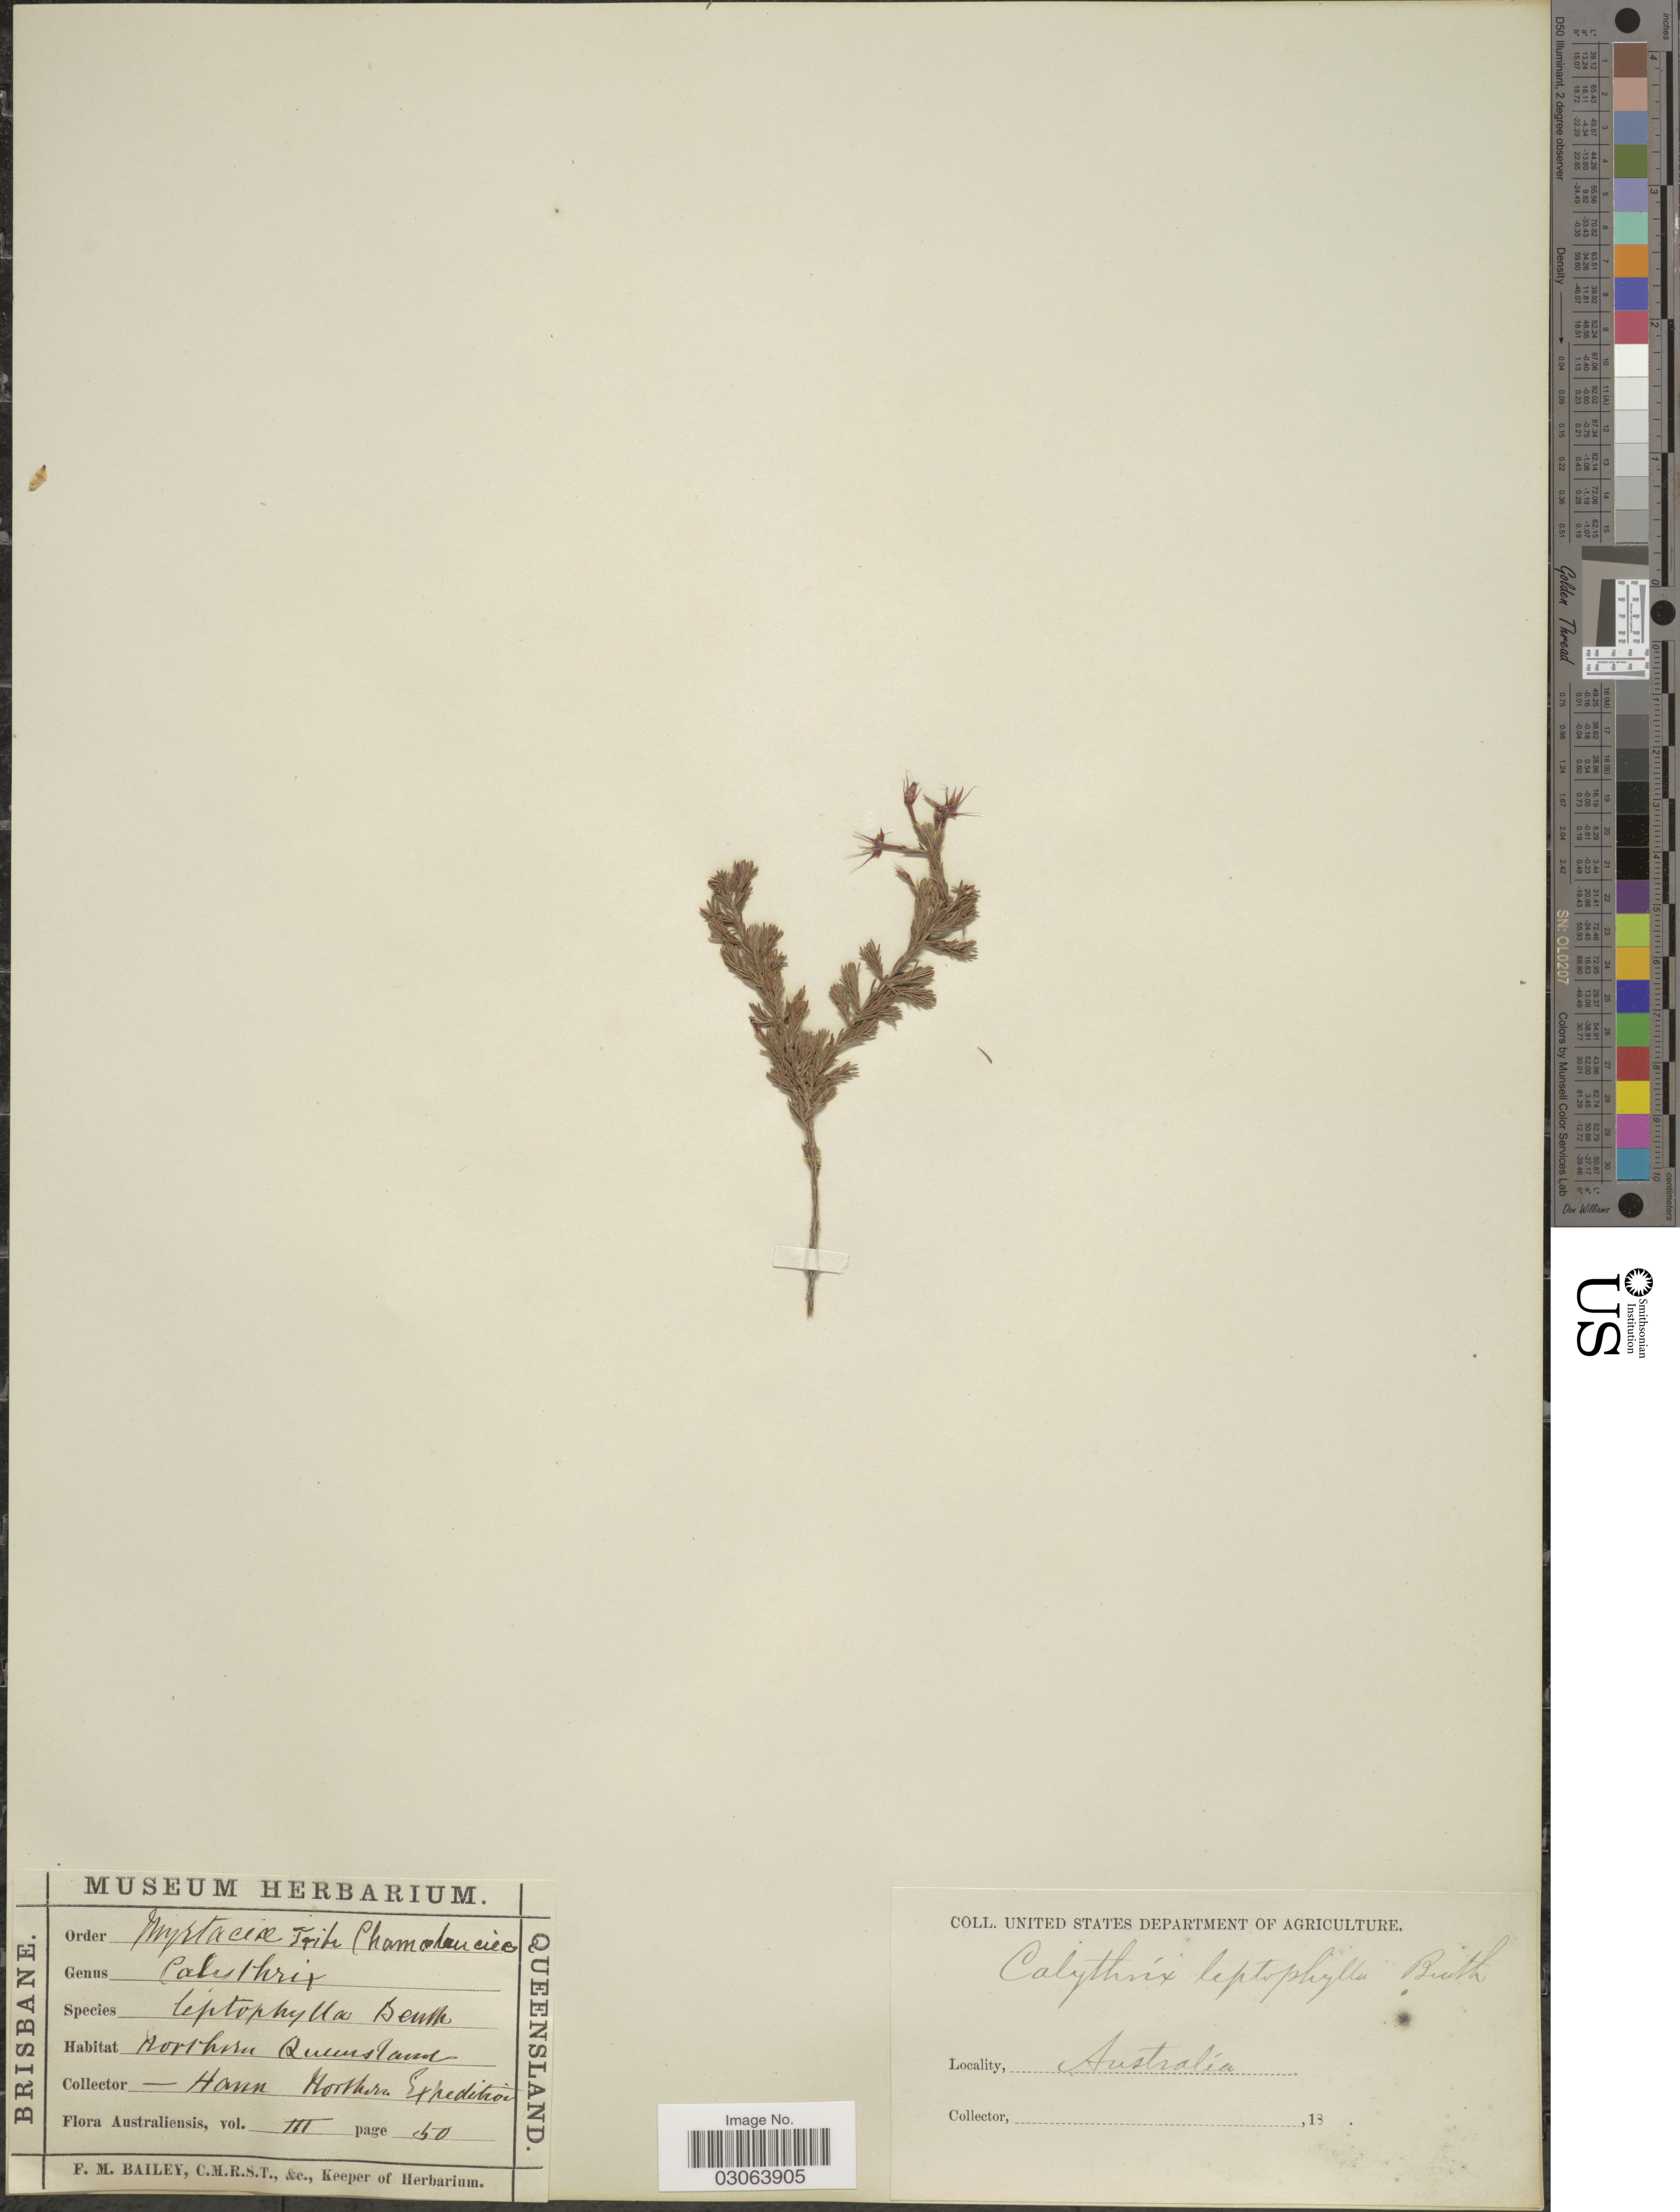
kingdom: Plantae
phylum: Tracheophyta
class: Magnoliopsida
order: Myrtales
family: Myrtaceae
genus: Calytrix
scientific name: Calytrix leptophylla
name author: Benth.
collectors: F. M. Bailey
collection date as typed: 18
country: Australia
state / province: Queensland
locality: Northern Queensland.